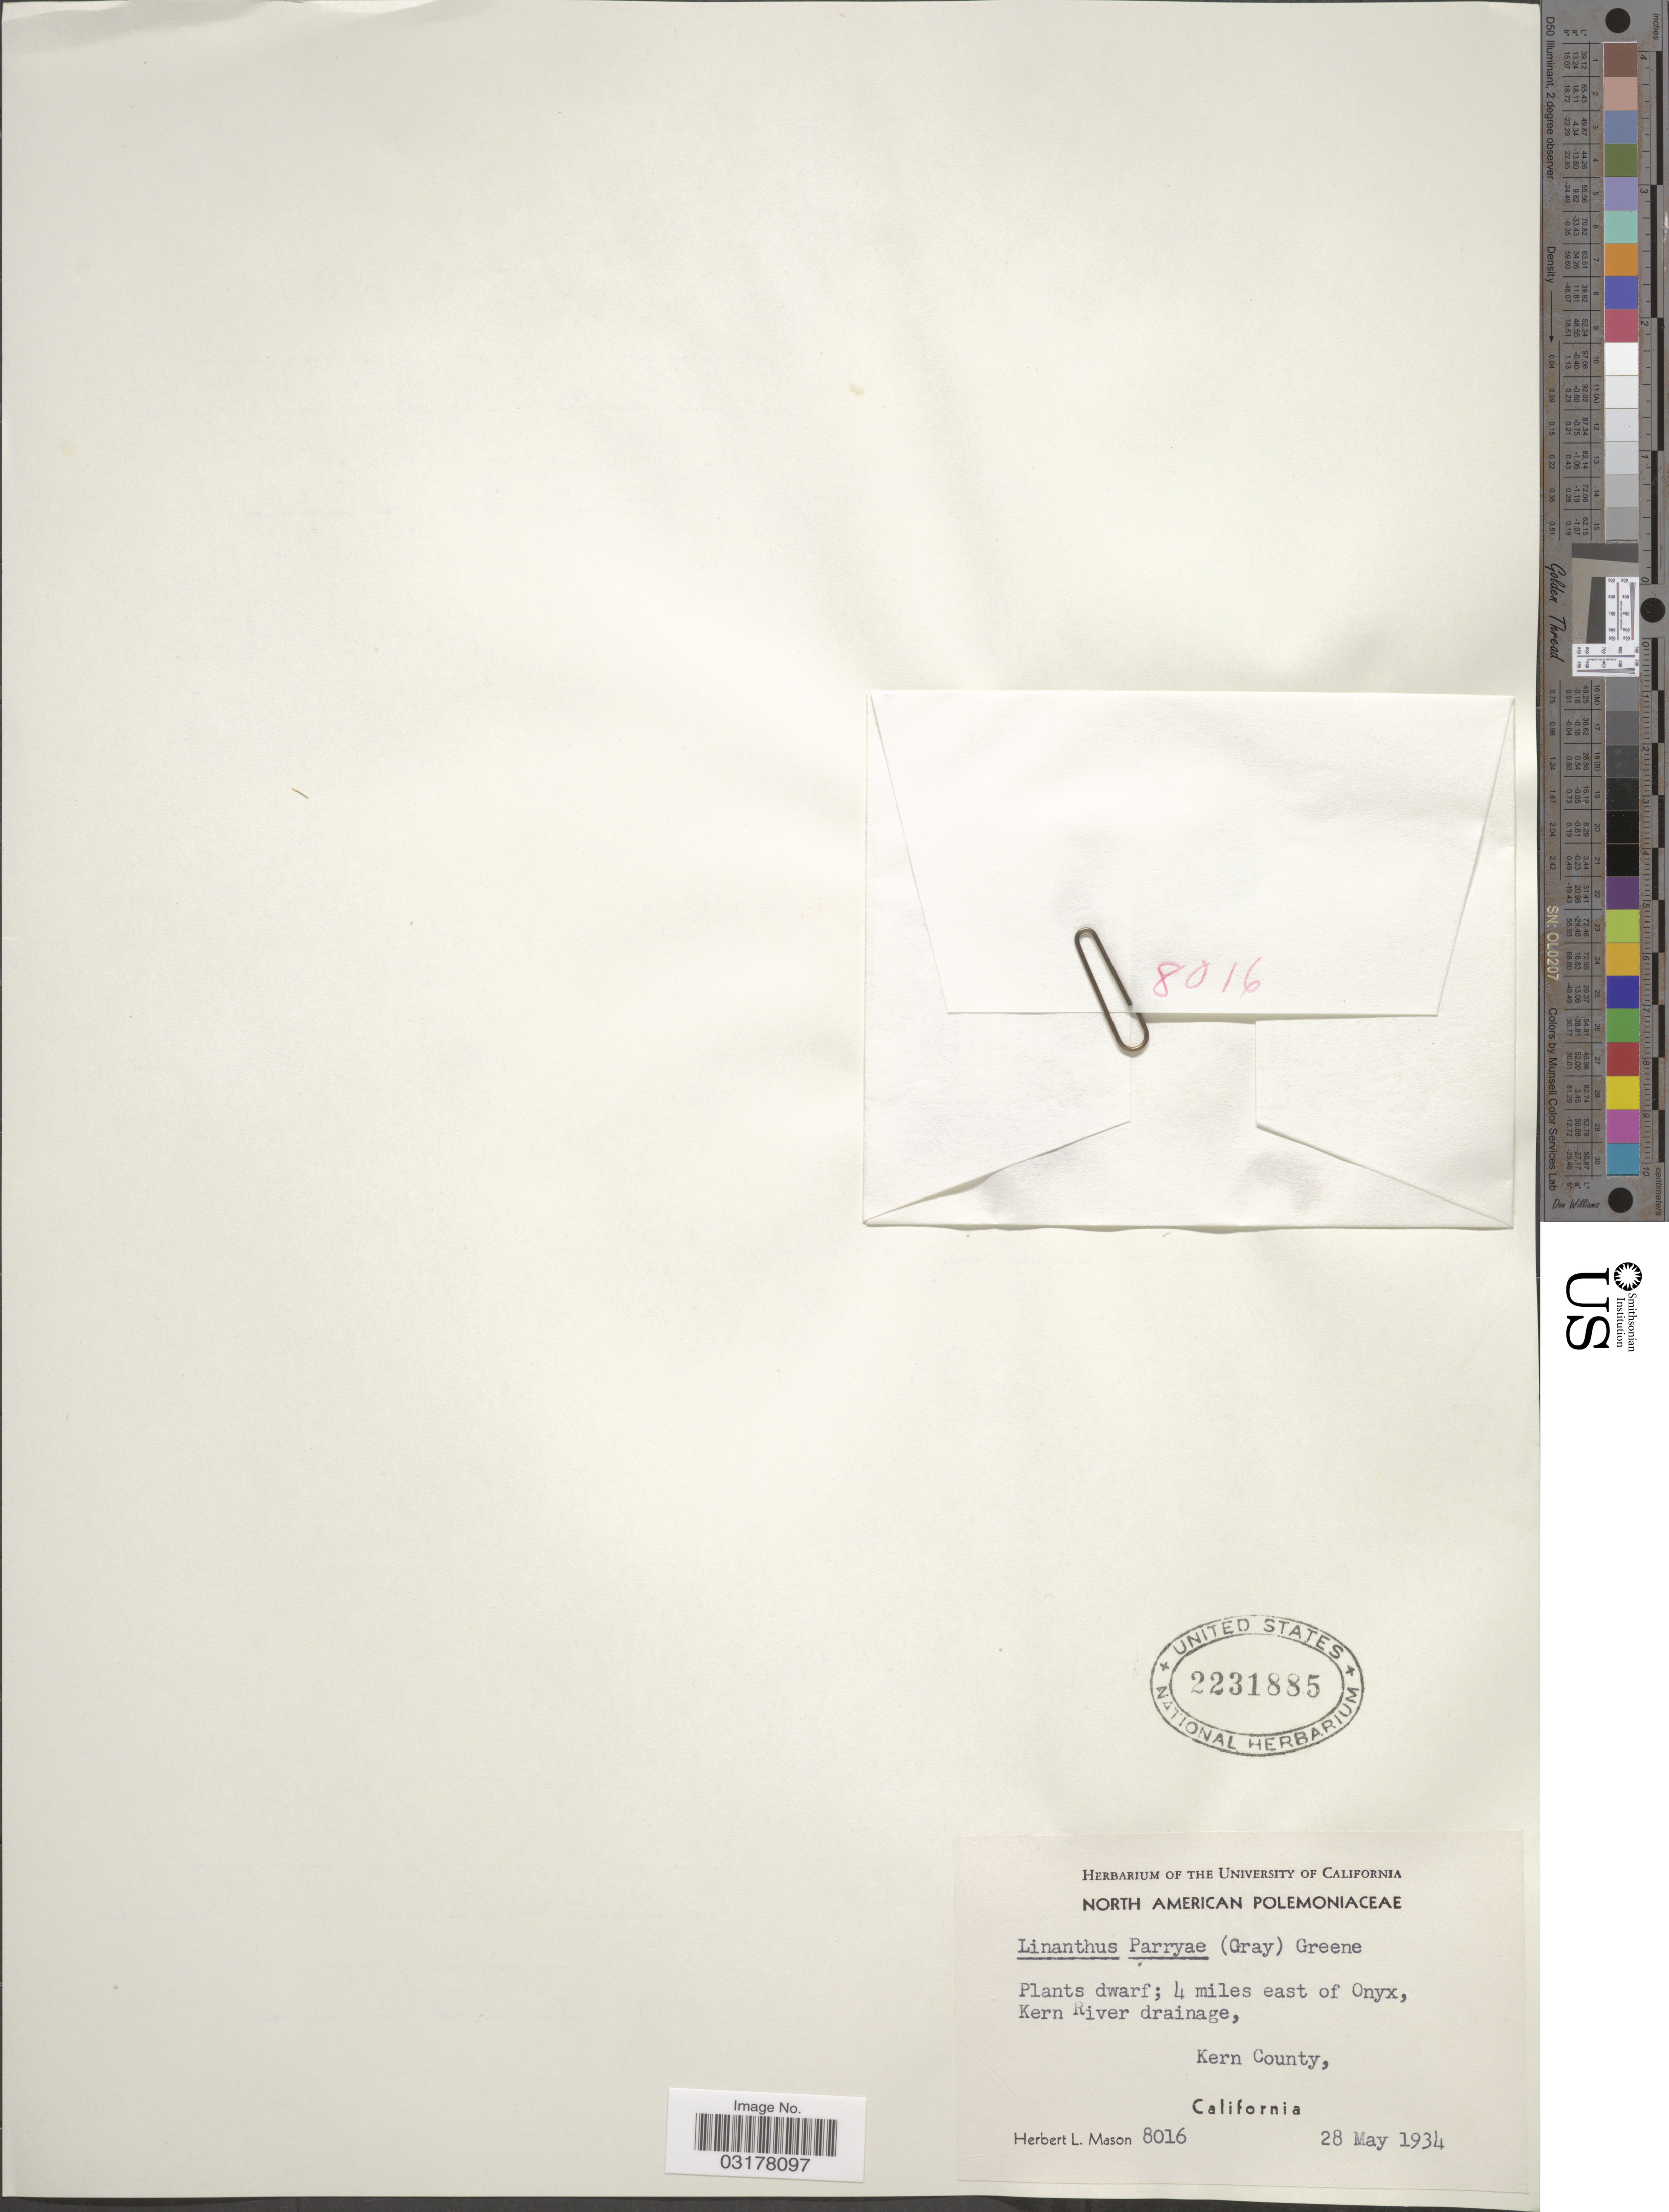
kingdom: Plantae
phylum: Tracheophyta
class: Magnoliopsida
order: Ericales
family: Polemoniaceae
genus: Linanthus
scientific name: Linanthus parryae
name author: (A. Gray) Greene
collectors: H. L. Mason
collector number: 8016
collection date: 1934-05-28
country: United States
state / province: California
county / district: Kern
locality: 4 miles east of Onyx, Kern River drainage, Kern County.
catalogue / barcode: US 2231885